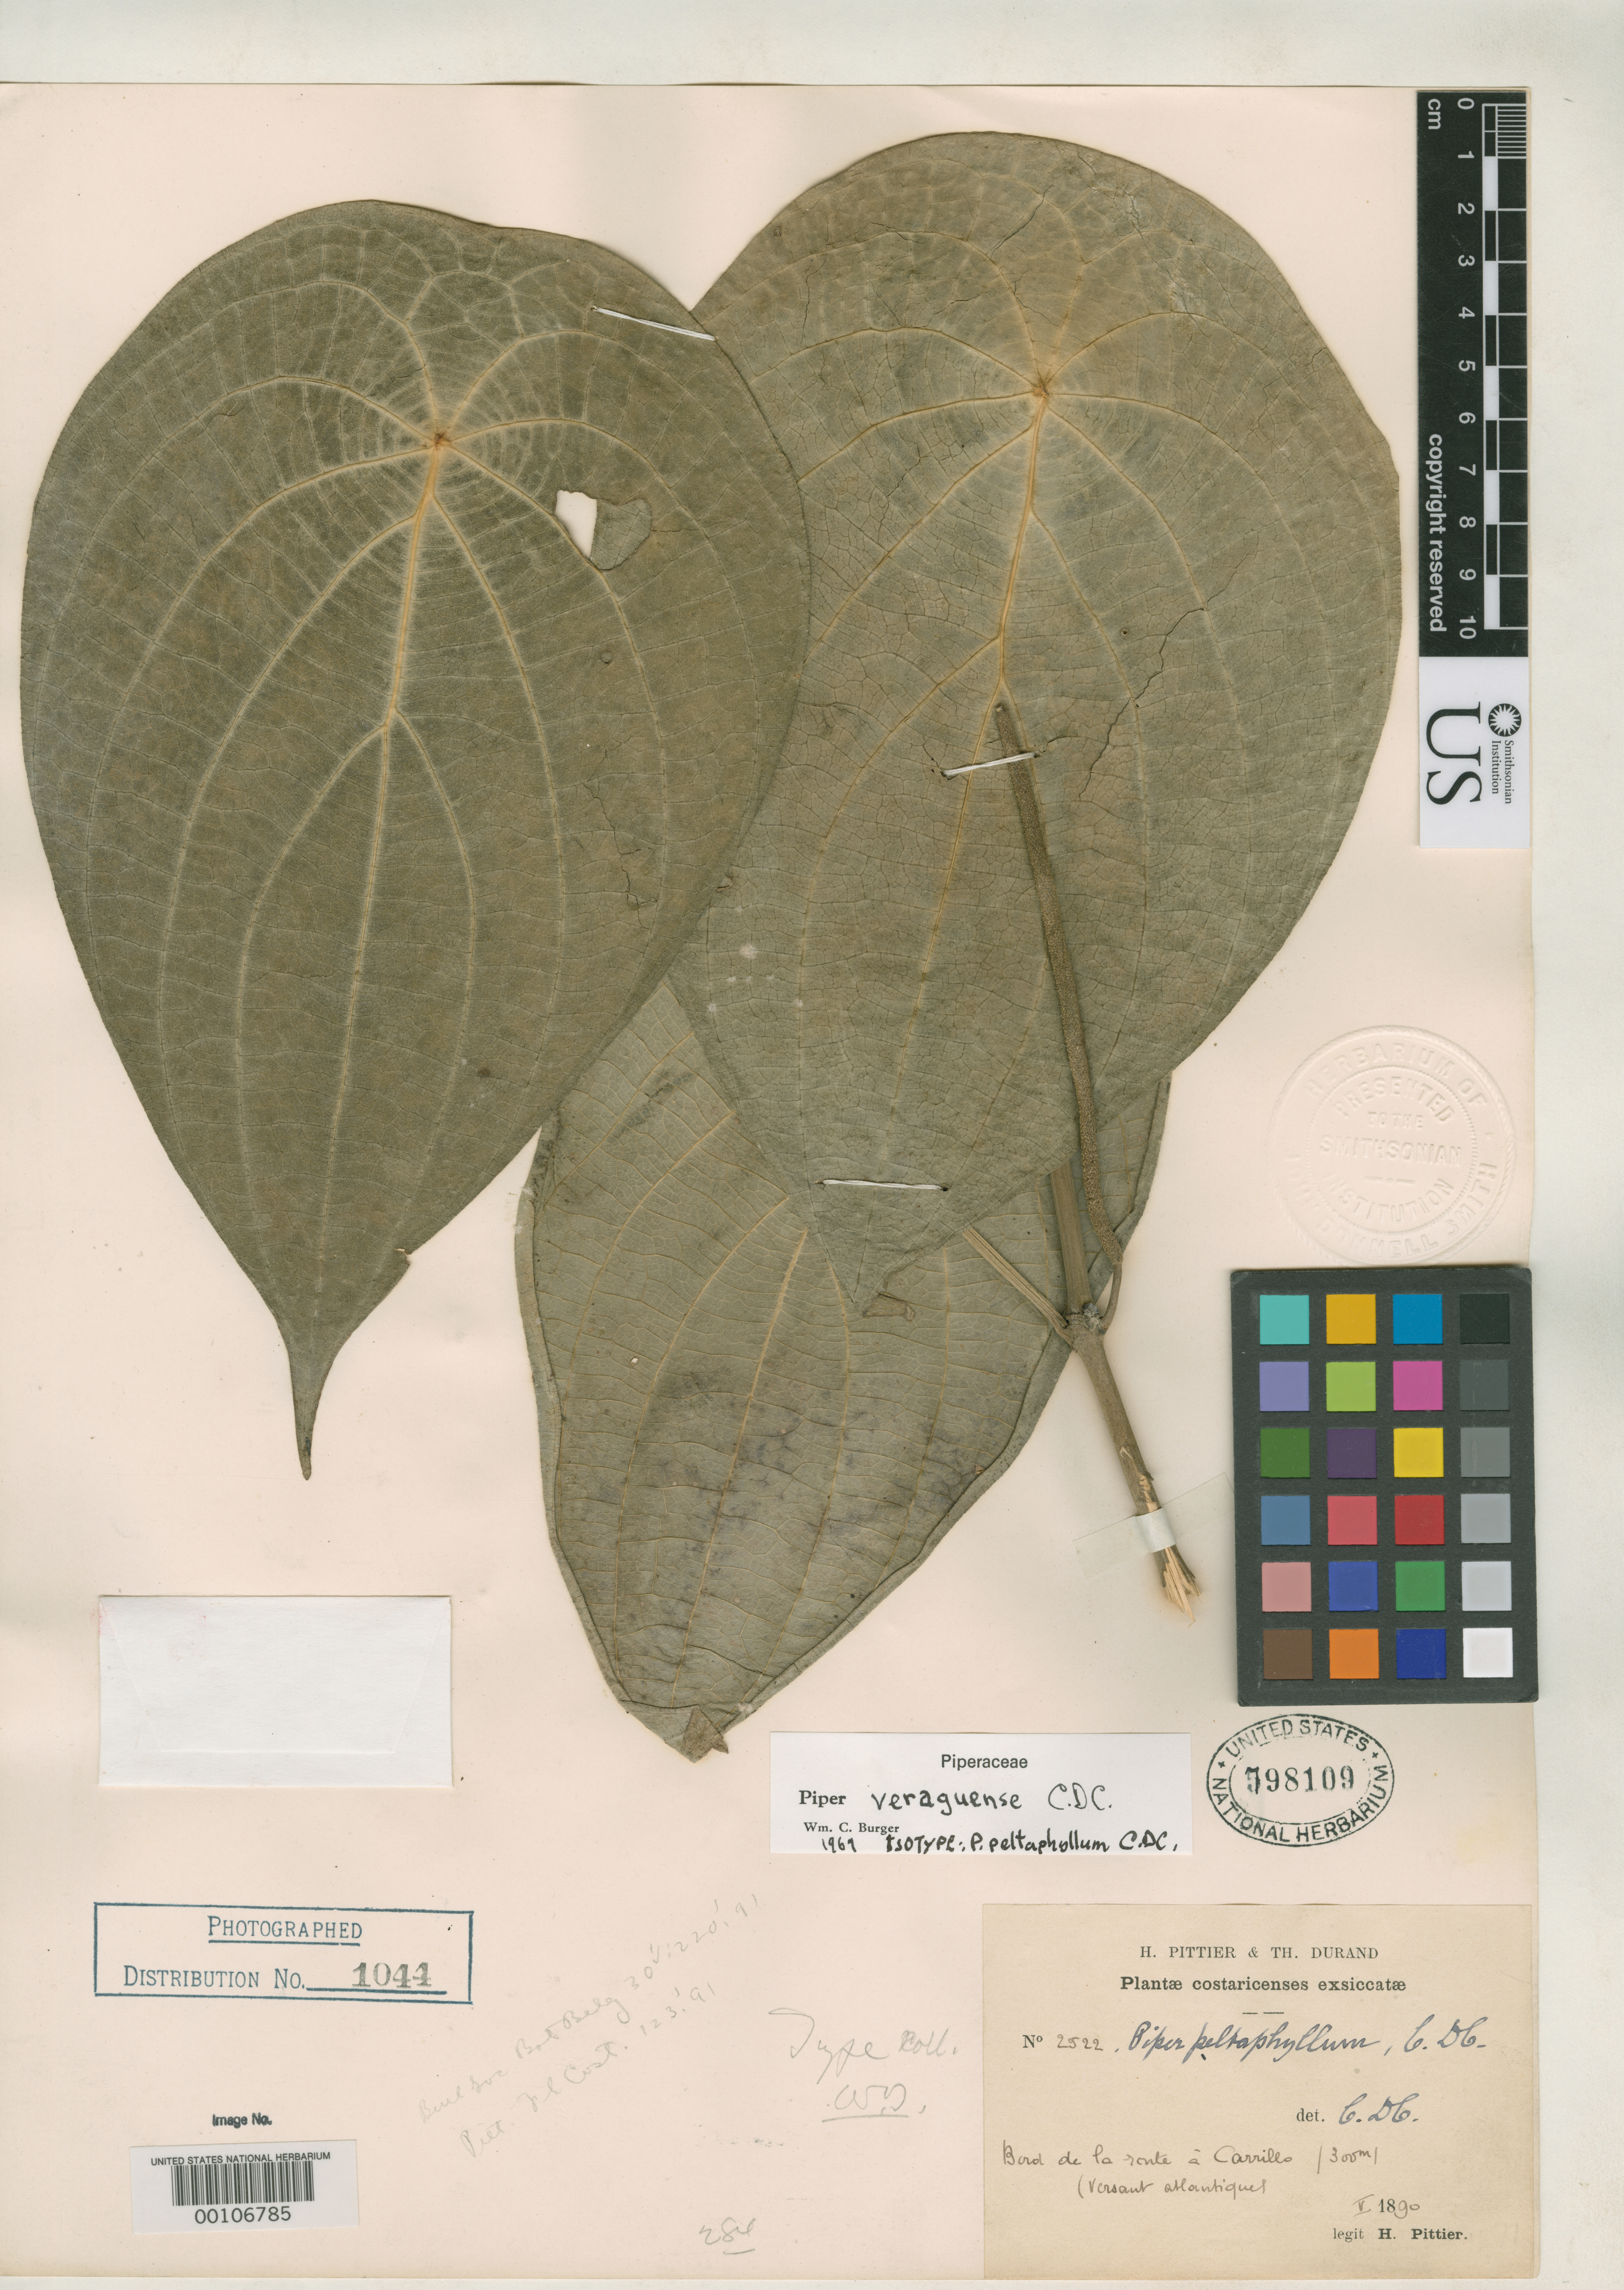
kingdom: Plantae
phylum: Tracheophyta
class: Magnoliopsida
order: Piperales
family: Piperaceae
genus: Piper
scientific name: Piper peltaphyllum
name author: C. DC.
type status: Isotype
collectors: H. F. Pittier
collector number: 2522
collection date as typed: May 1890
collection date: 1890-05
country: Costa Rica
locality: Route de Carrillo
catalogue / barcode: US 798109